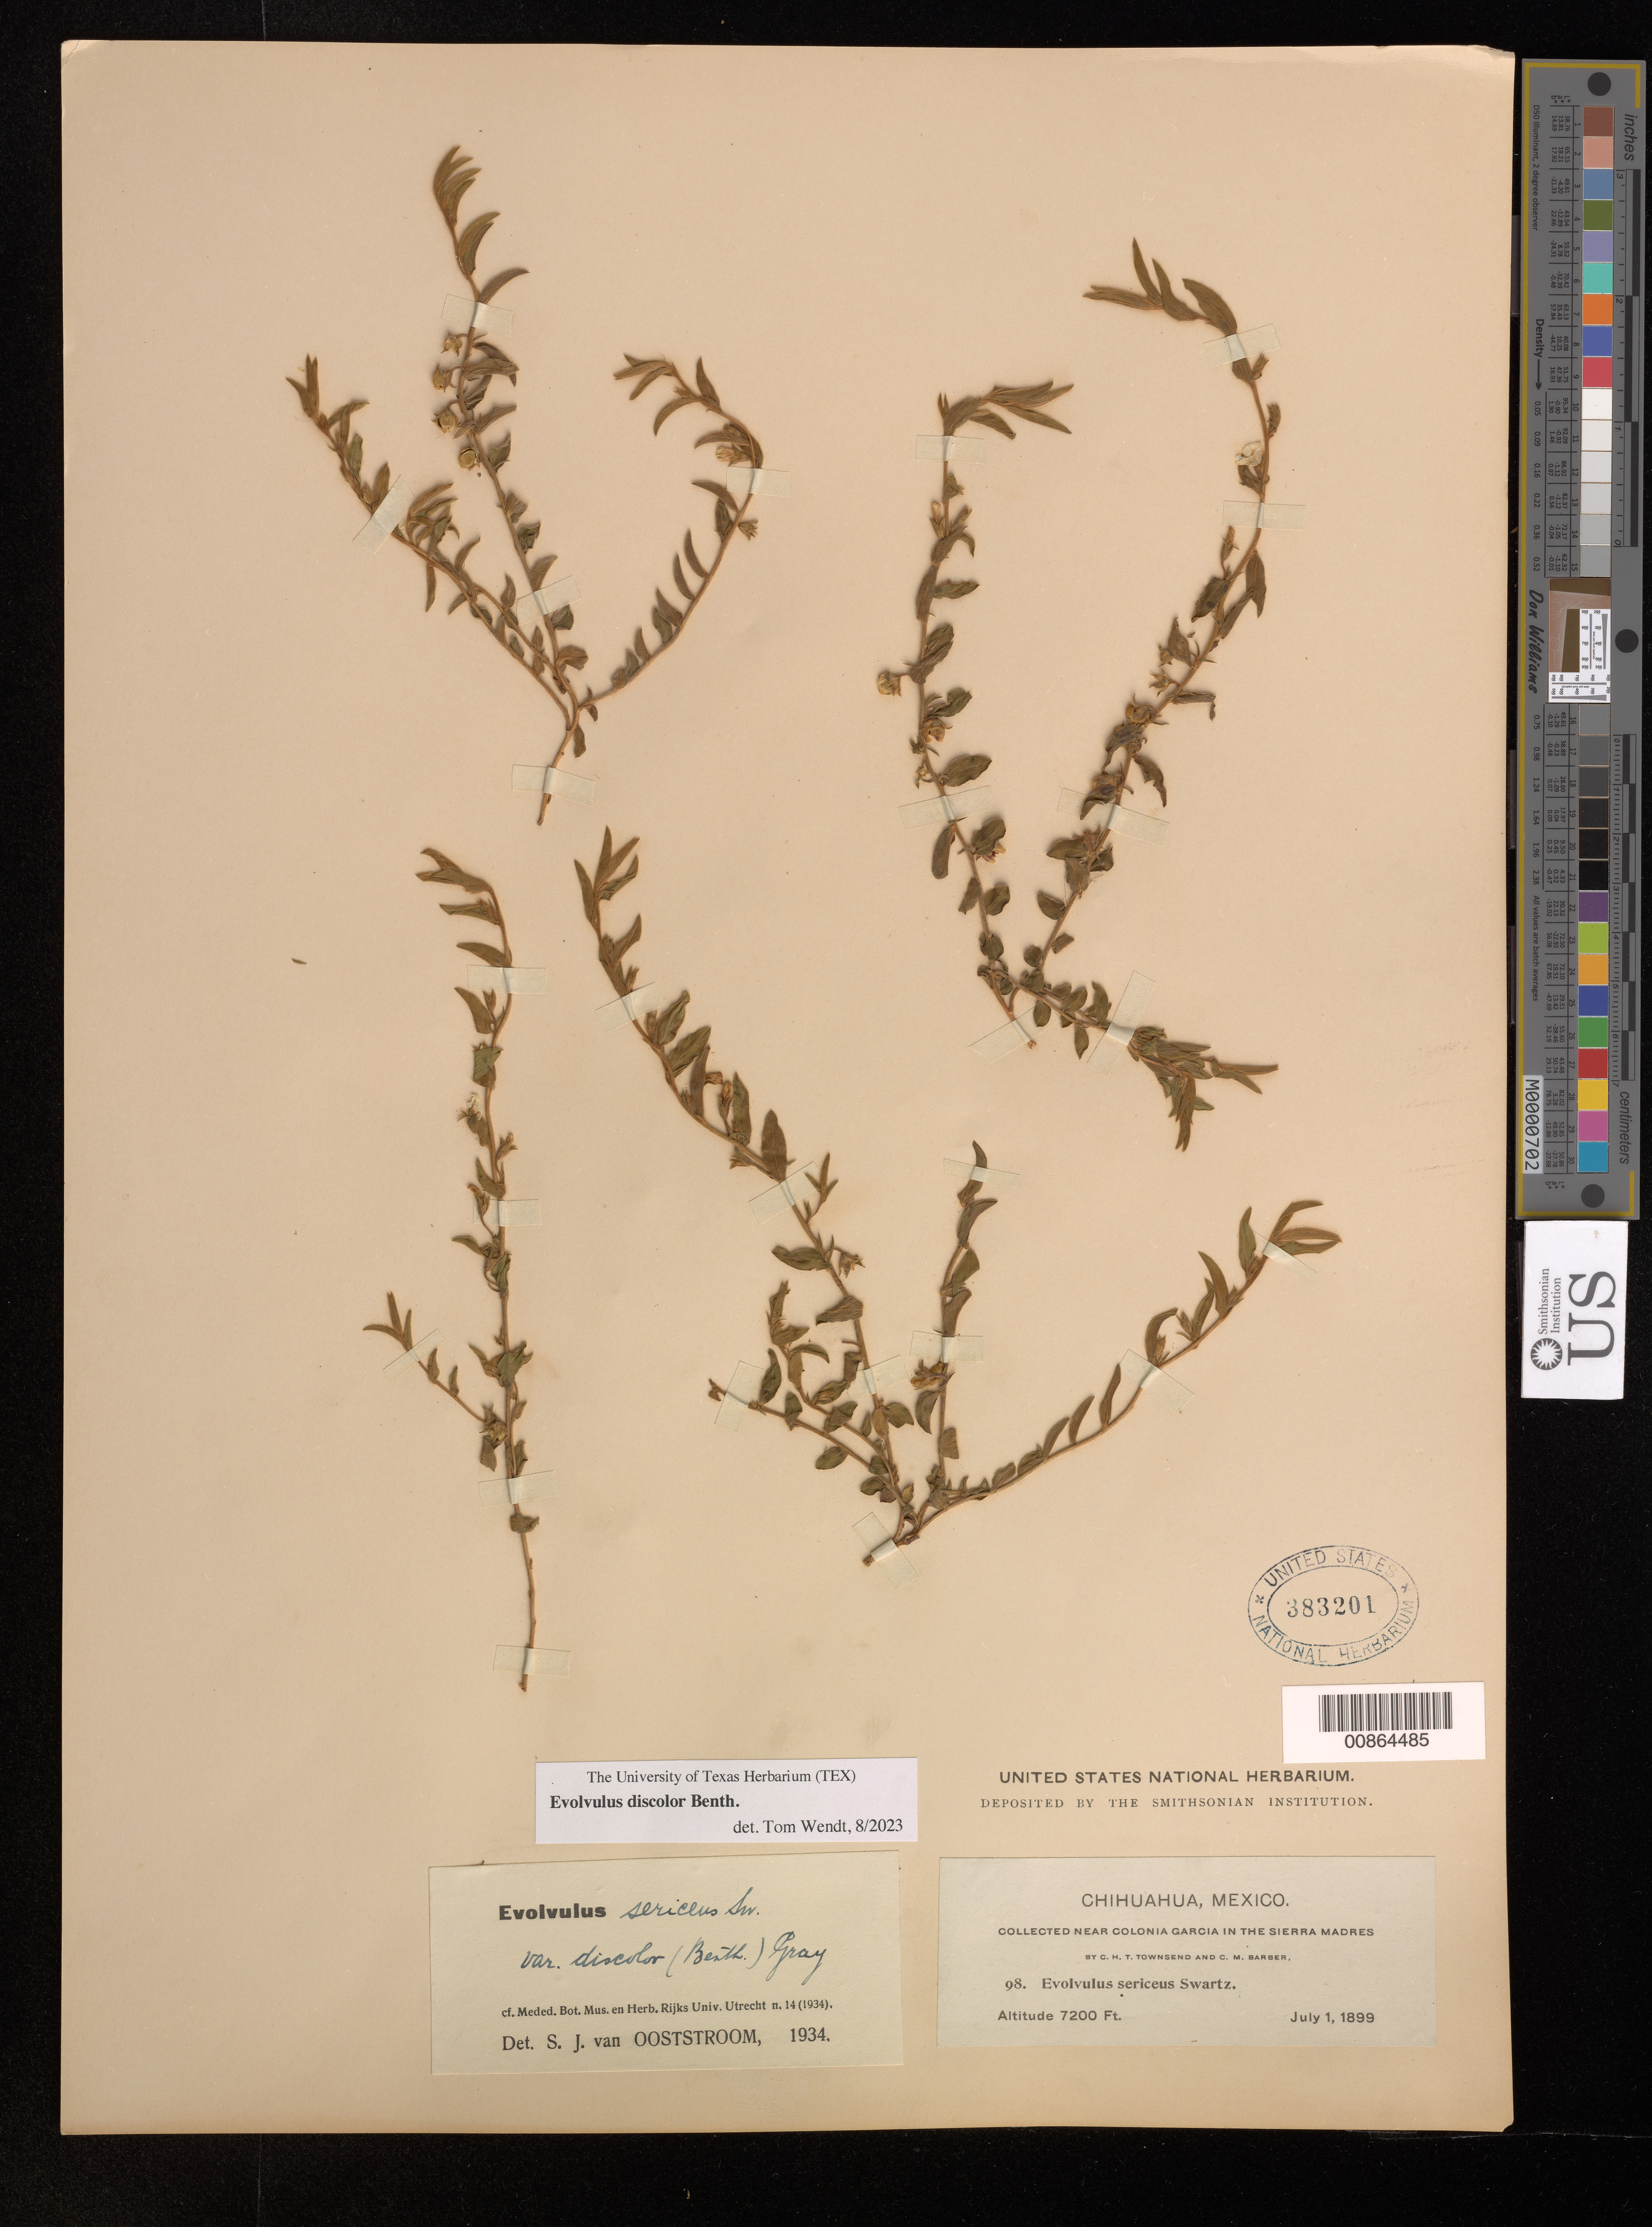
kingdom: Plantae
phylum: Tracheophyta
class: Magnoliopsida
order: Solanales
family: Convolvulaceae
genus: Evolvulus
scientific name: Evolvulus discolor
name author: Benth.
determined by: Wendt, Thomas L.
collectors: C. H. T. Townsend & C. Barber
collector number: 98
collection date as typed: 01 Jul 1899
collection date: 1899-07-01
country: Mexico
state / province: Chihuahua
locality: Near Colonia García in the Sierra Madre.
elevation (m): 2195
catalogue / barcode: US 383201